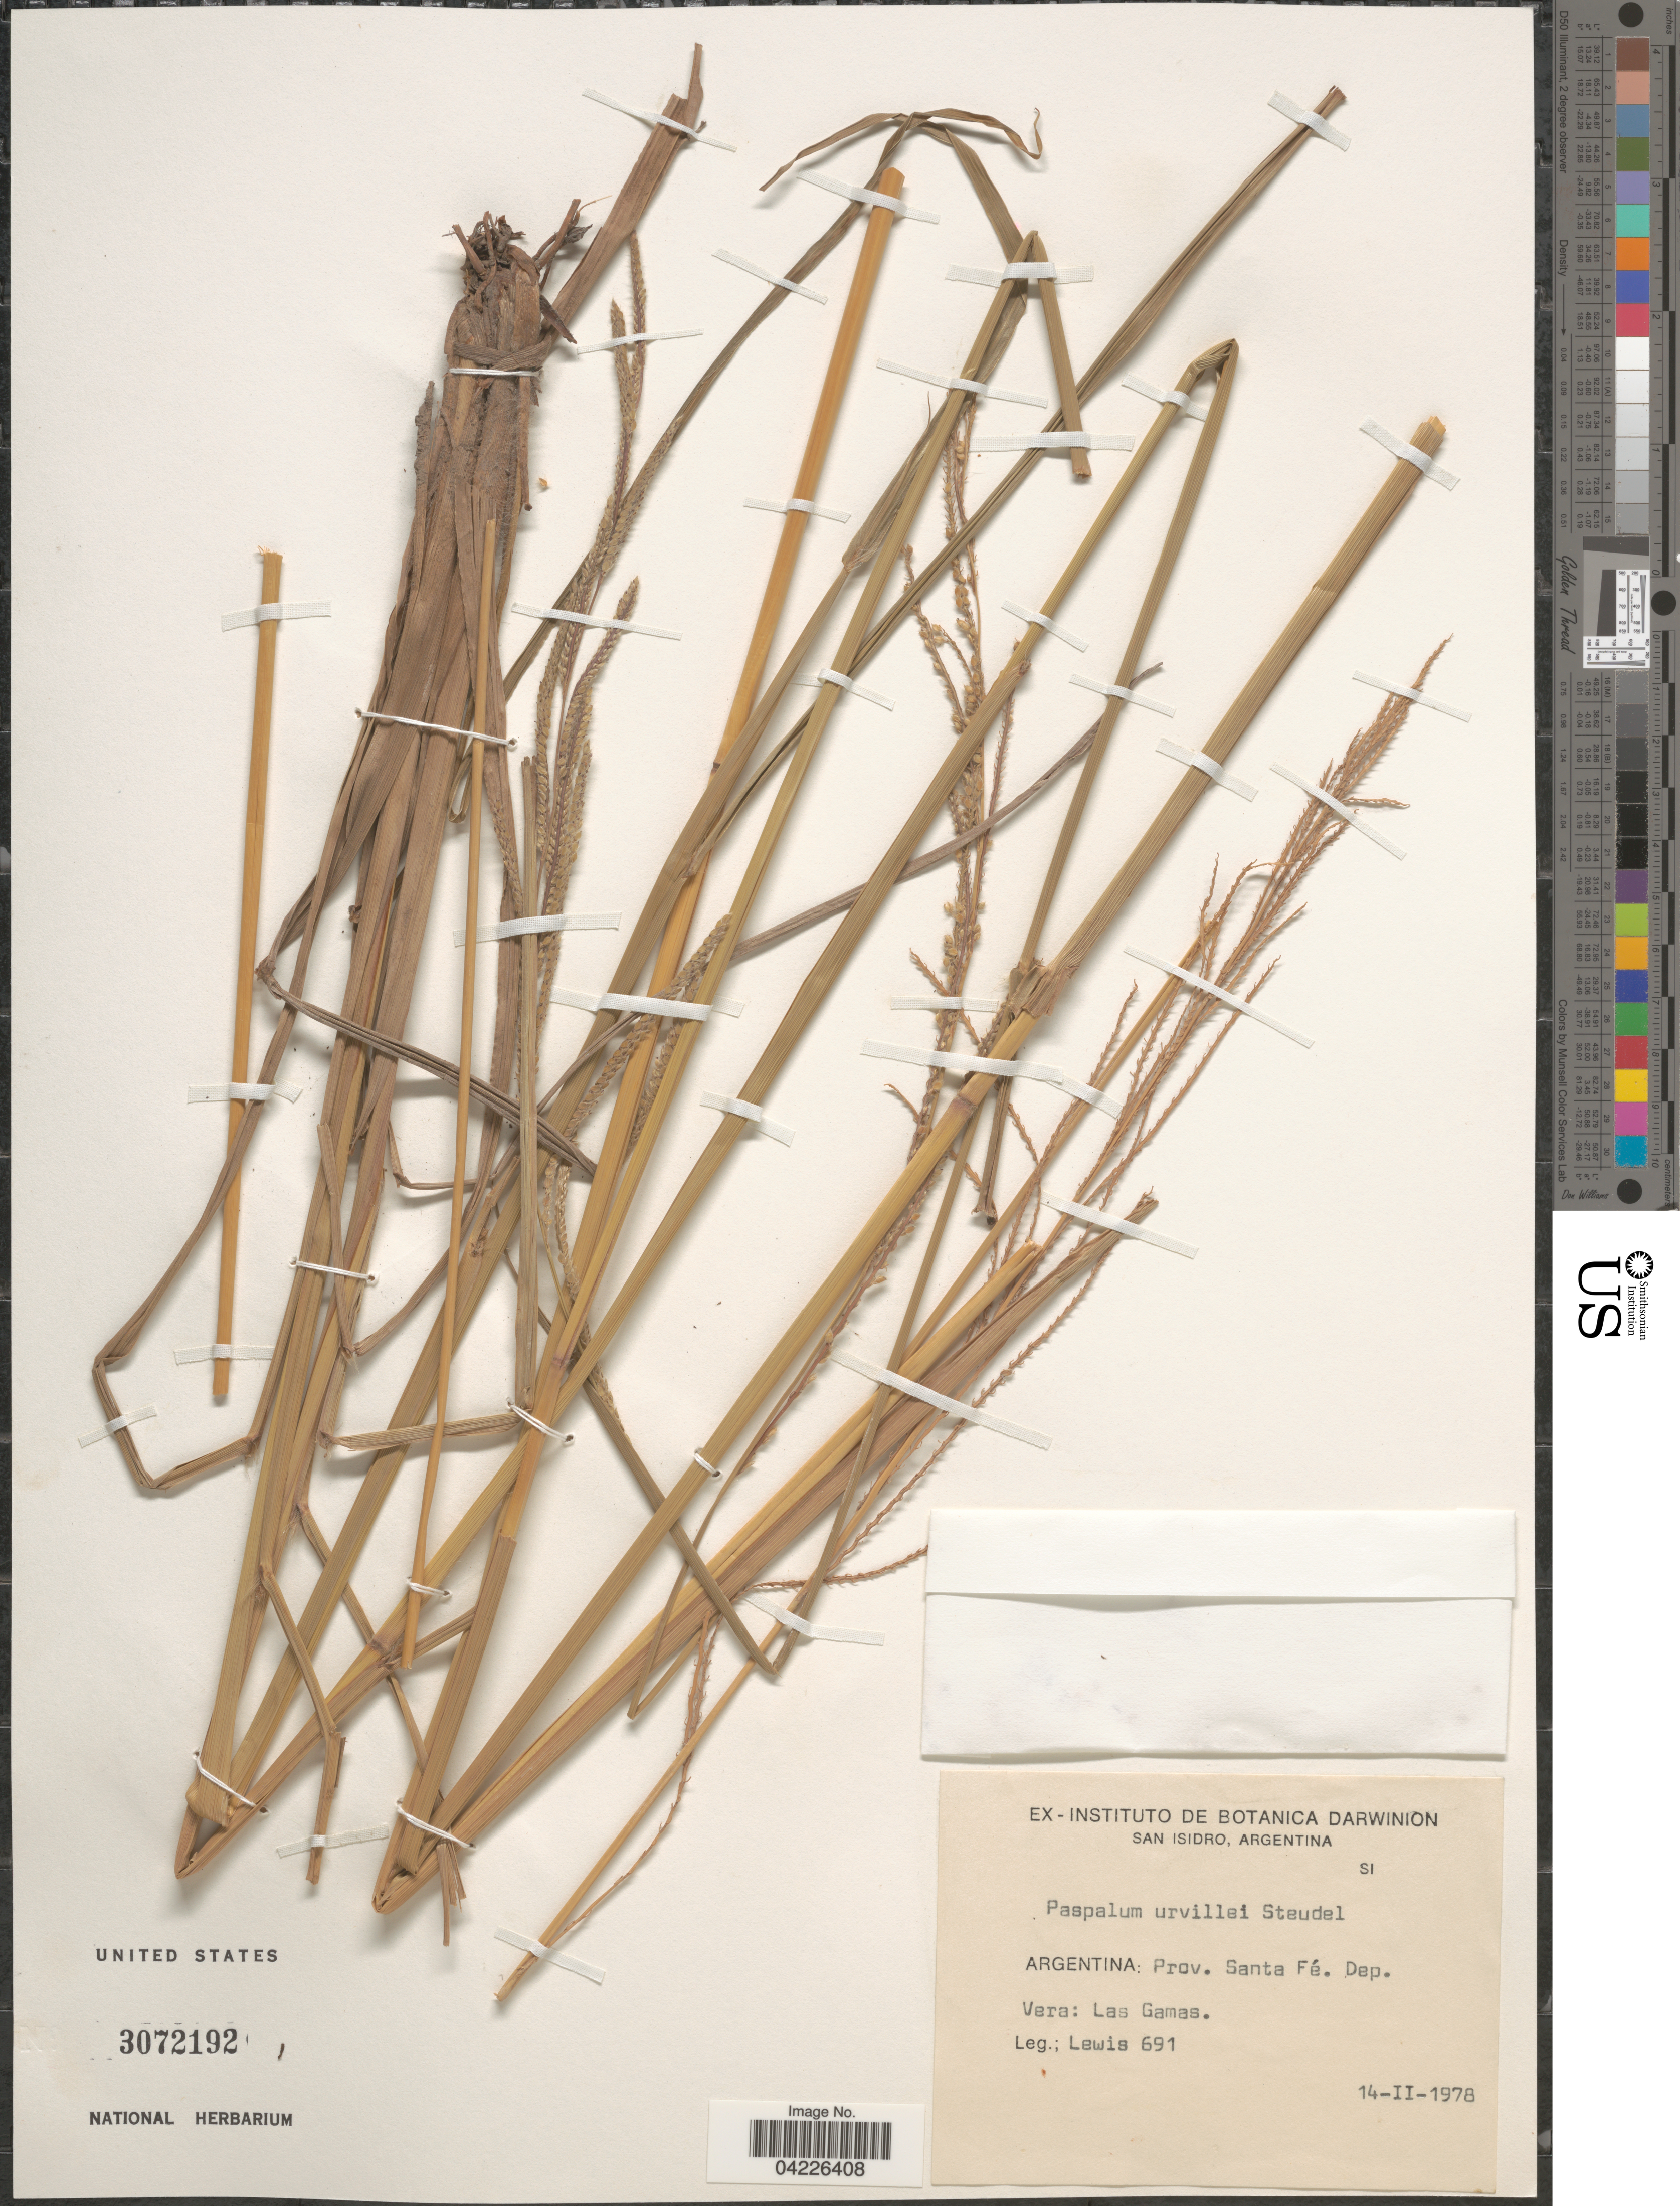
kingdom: Plantae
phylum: Tracheophyta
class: Liliopsida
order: Poales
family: Poaceae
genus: Paspalum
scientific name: Paspalum urvillei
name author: Steud.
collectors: -- Lewis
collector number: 691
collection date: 1978-02-14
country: Argentina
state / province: Santa Fe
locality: Dep. Vera: Las Gamas.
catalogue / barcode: US 3072192